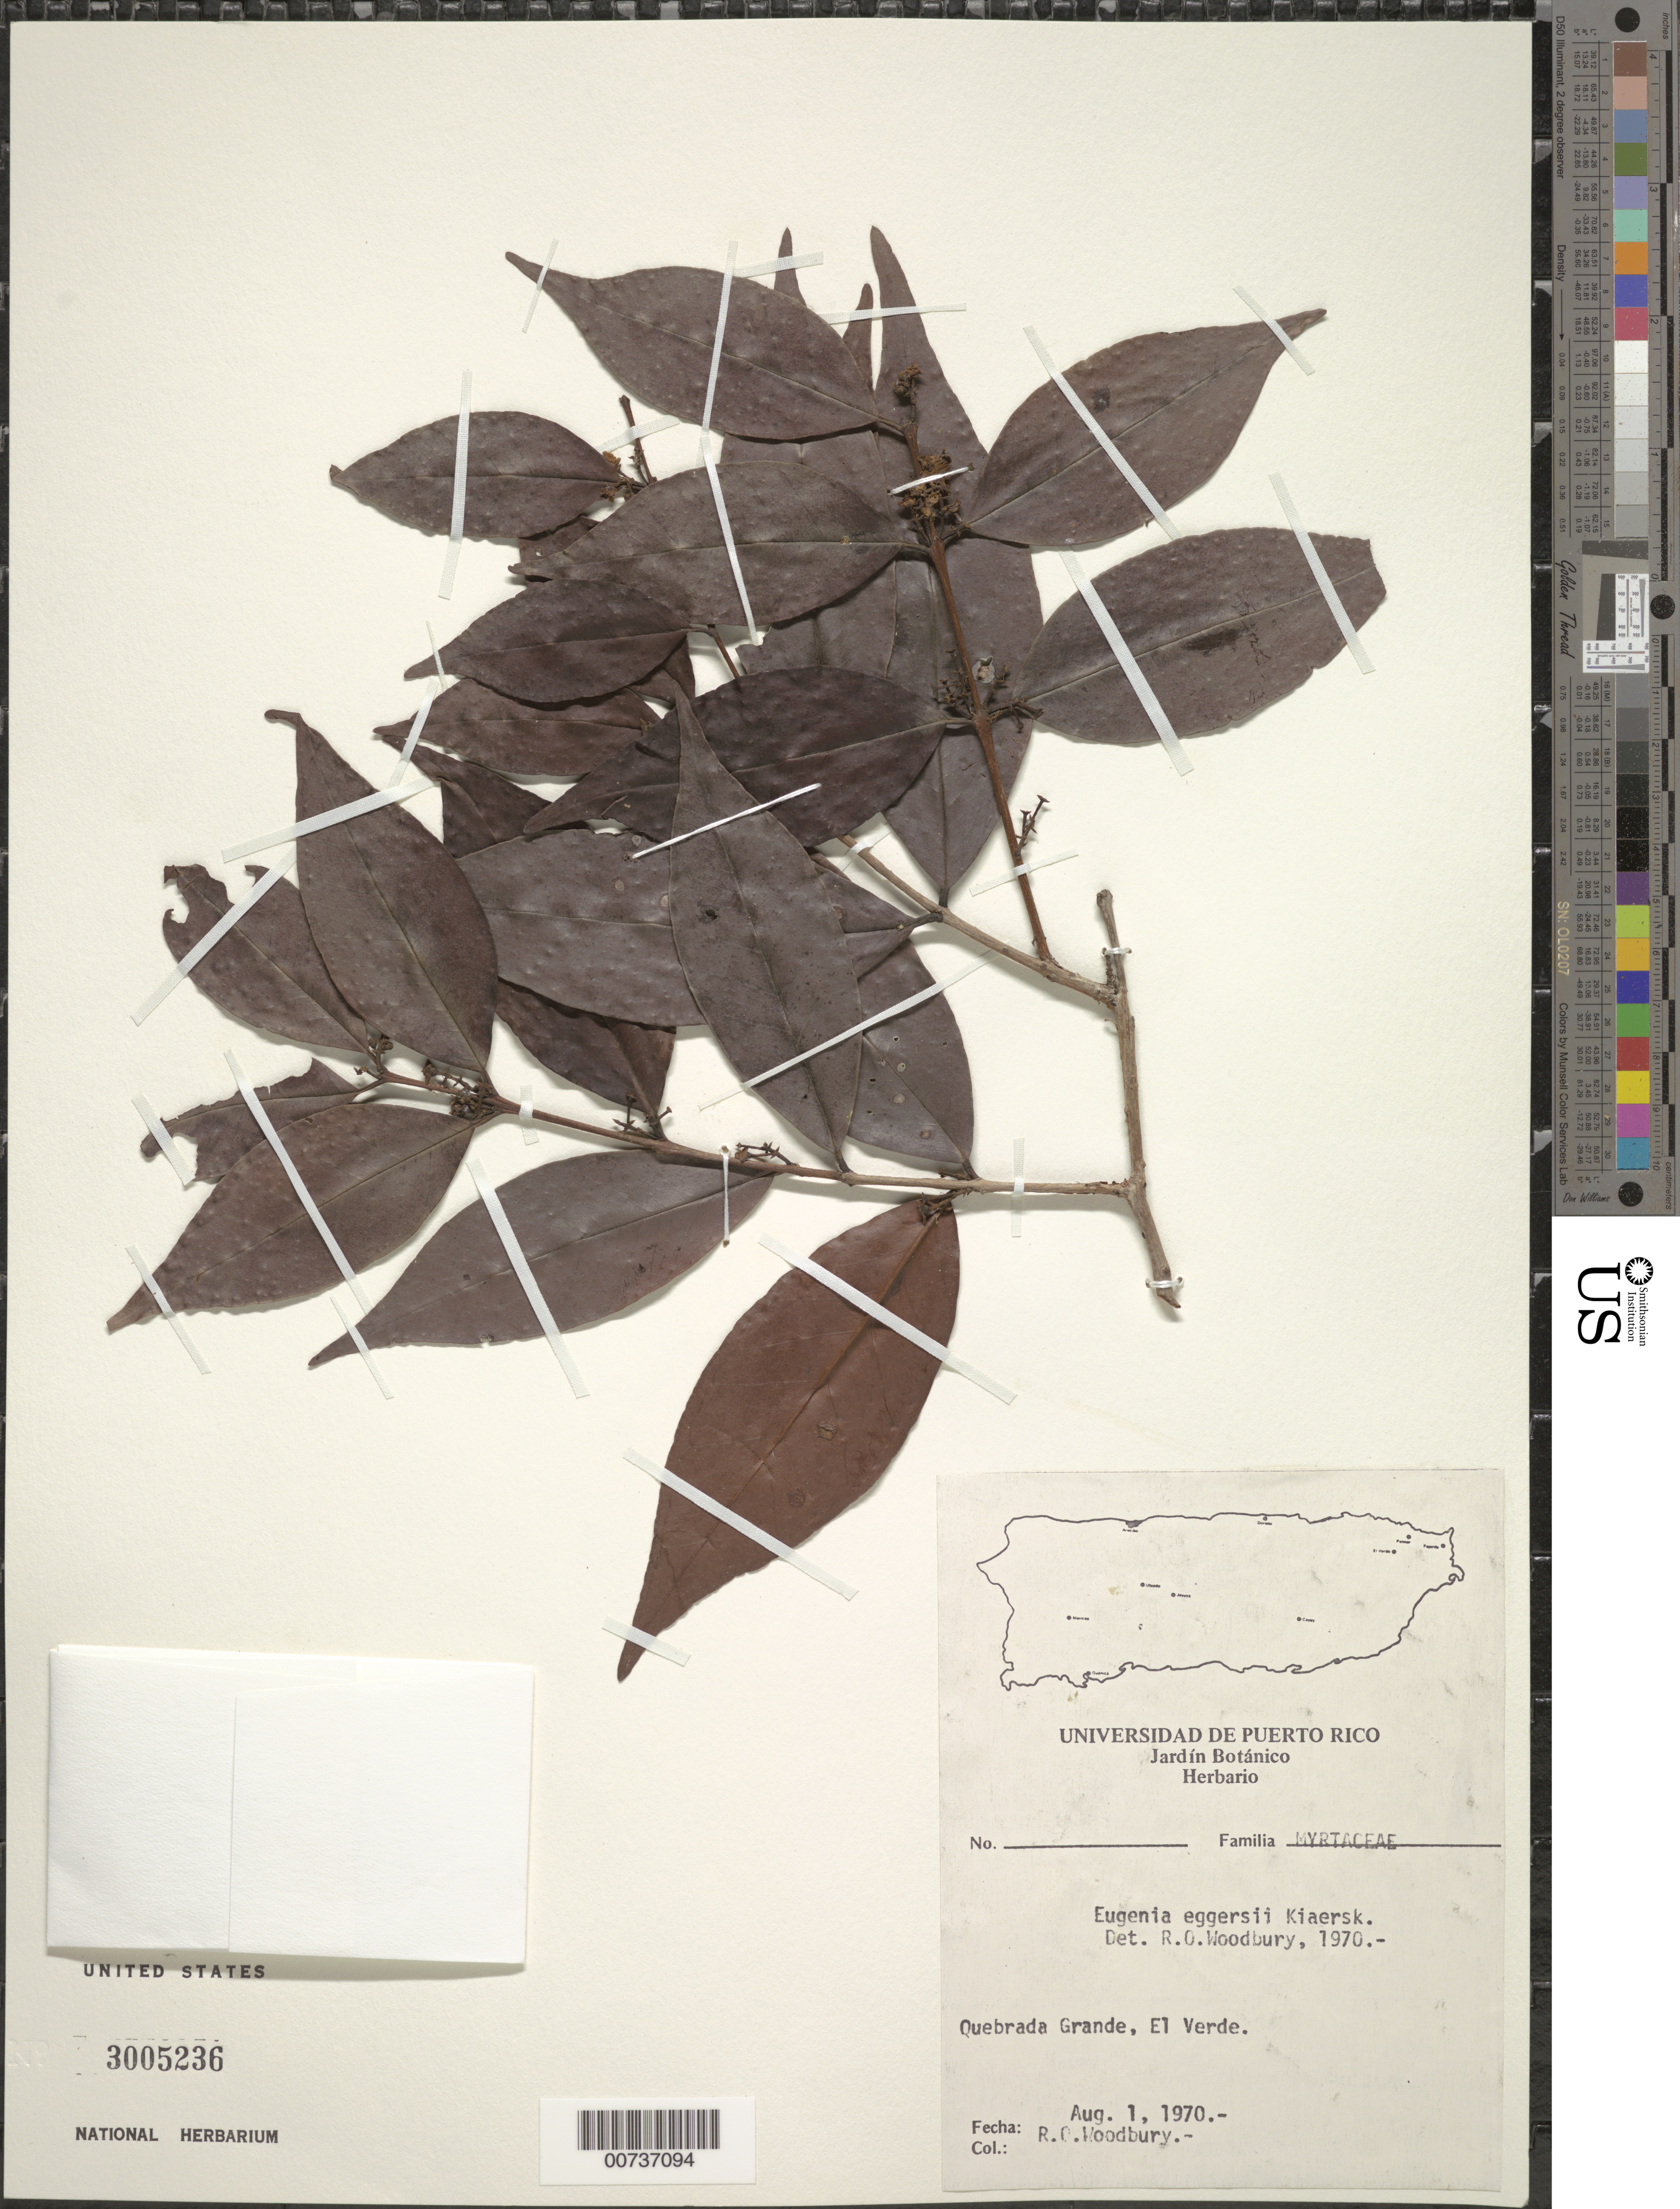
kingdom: Plantae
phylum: Tracheophyta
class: Magnoliopsida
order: Myrtales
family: Myrtaceae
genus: Eugenia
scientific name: Eugenia eggersii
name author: Kiaersk.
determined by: Woodbury, R. O.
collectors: R. O. Woodbury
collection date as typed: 01 Aug 1970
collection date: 1970-08-01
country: Puerto Rico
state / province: Río Grande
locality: Quebrada Grande, El Verde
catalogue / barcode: US 3005236